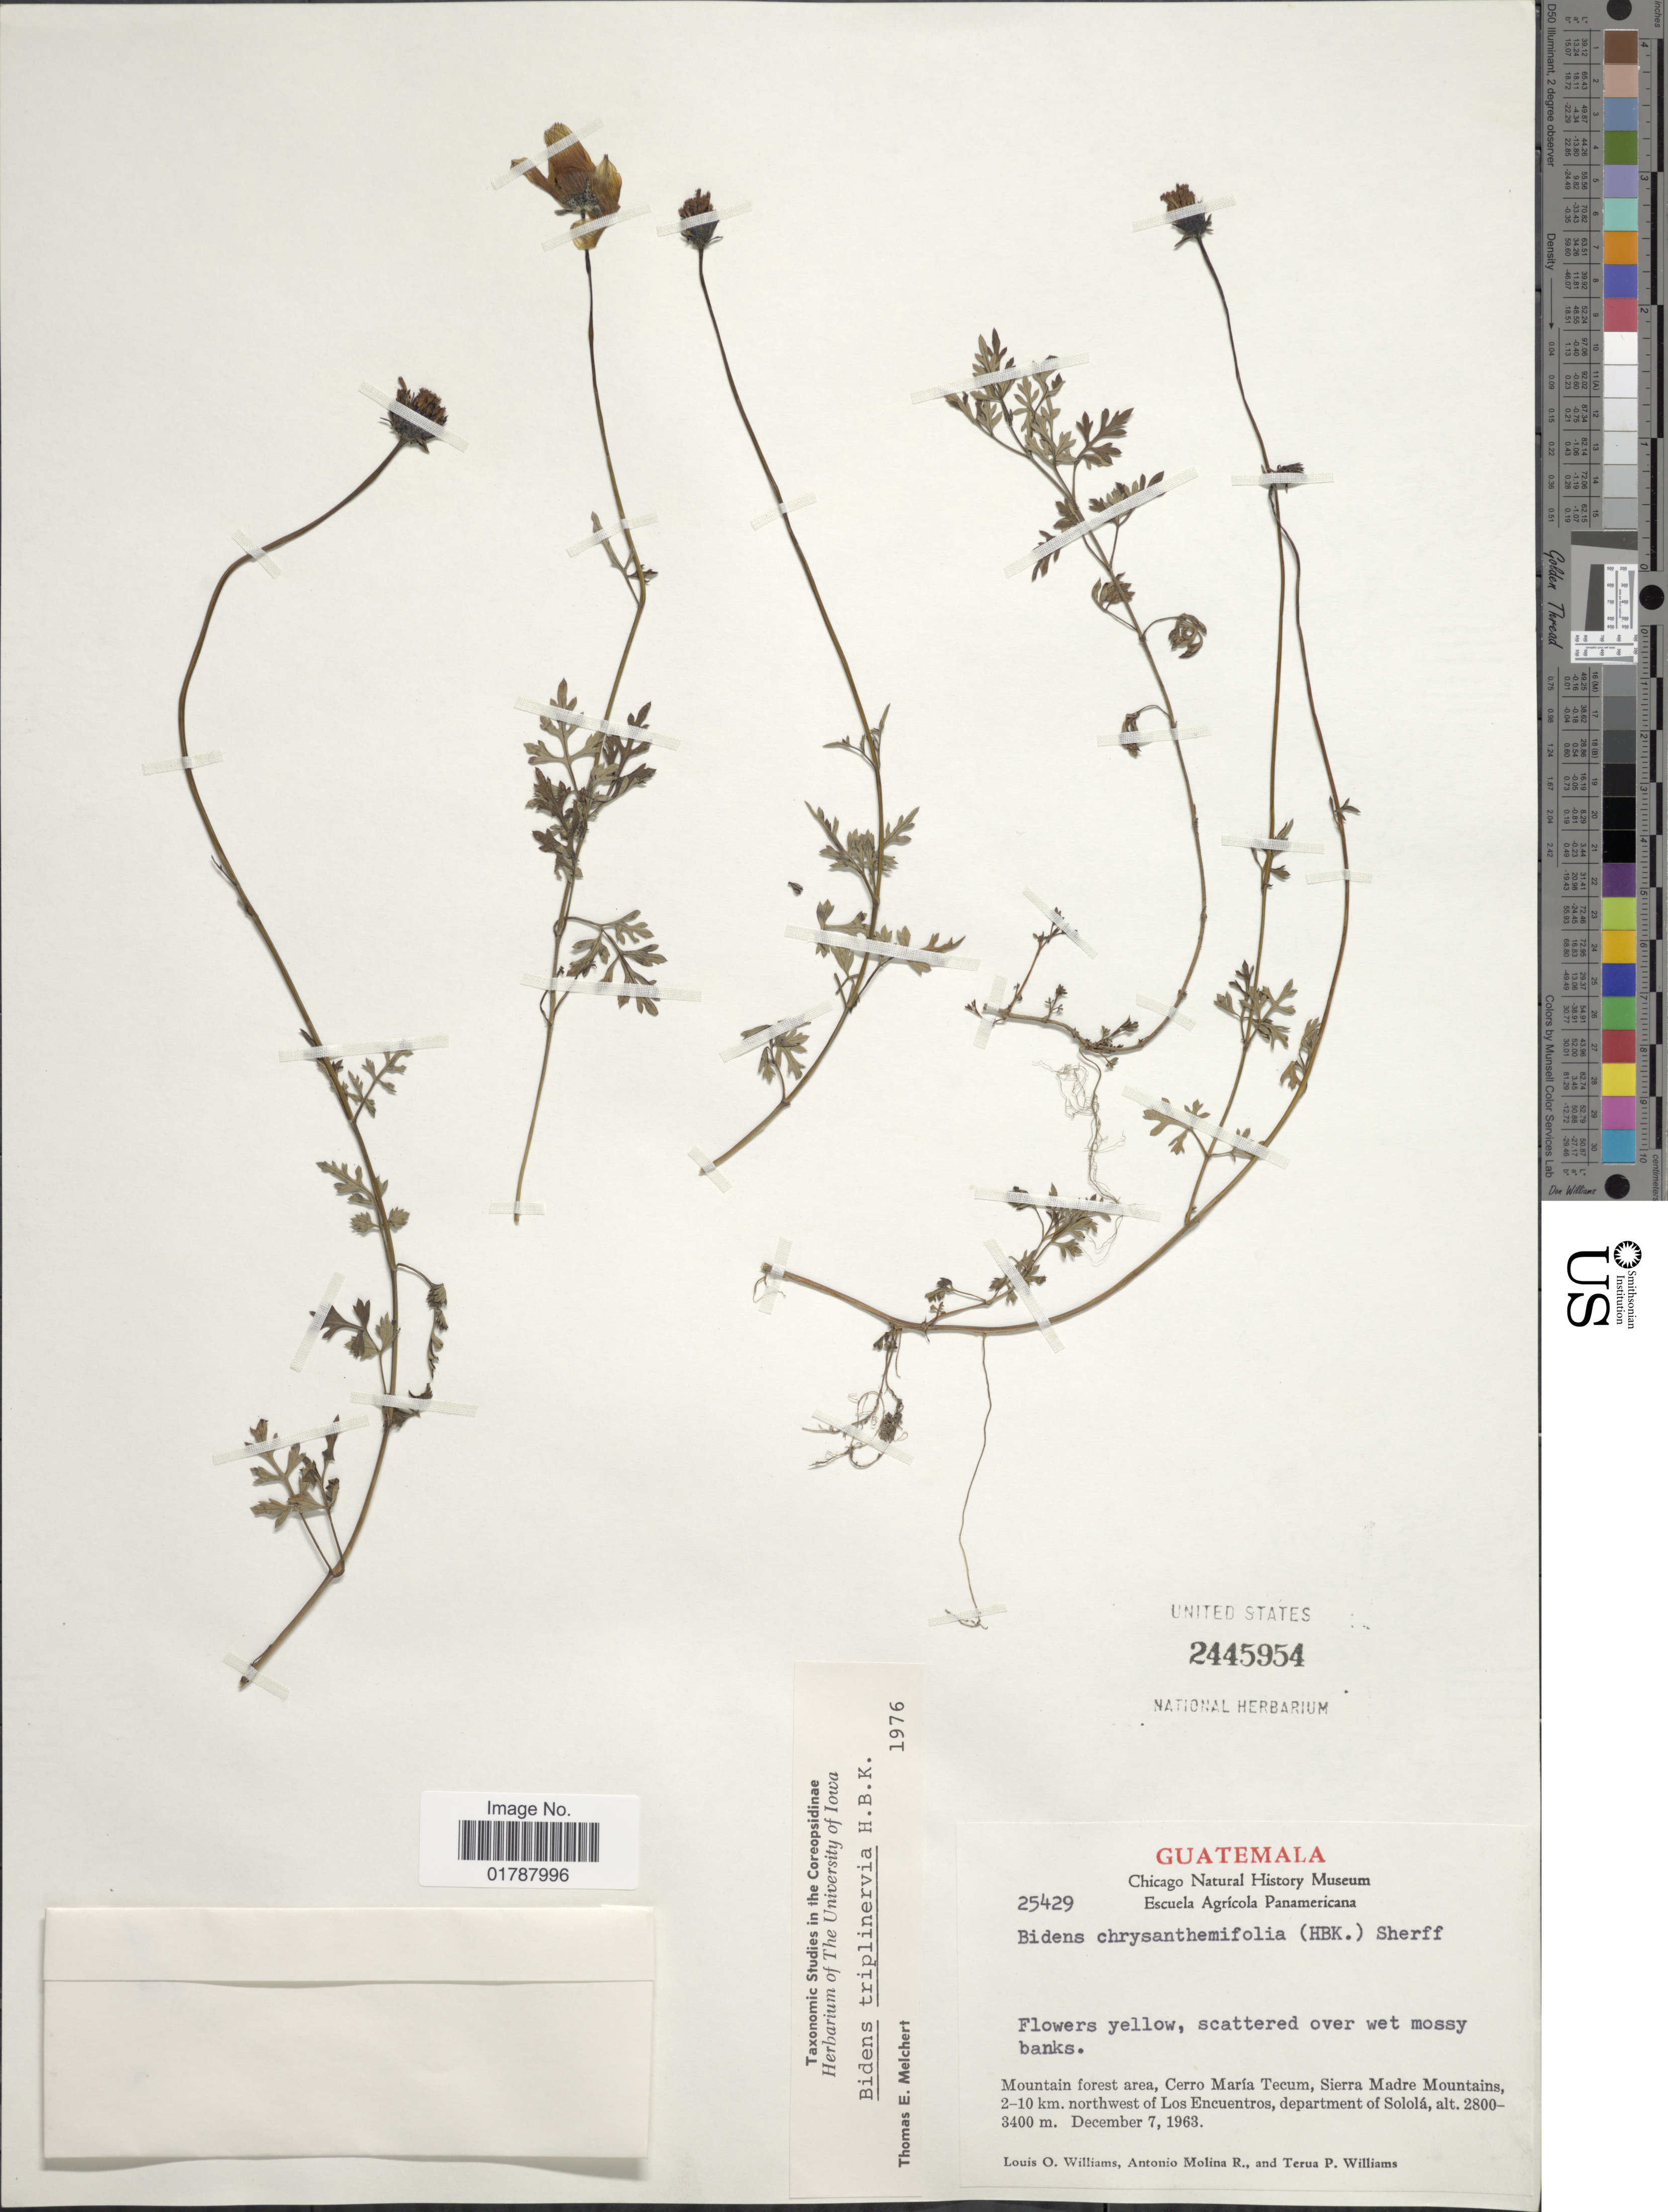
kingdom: Plantae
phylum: Tracheophyta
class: Magnoliopsida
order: Asterales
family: Asteraceae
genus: Bidens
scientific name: Bidens triplinervia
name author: Kunth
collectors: L. O. Williams, A. Molina R. & T. P. Williams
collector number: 25429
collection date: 1963-12-07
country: Guatemala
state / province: Sololá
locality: Mountains forest area, Cerro Maria Tecum, Sierra Madre Mountains, 2-10 km. northwest of Los Encuentros, department of Solola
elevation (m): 2800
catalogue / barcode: US 2445954